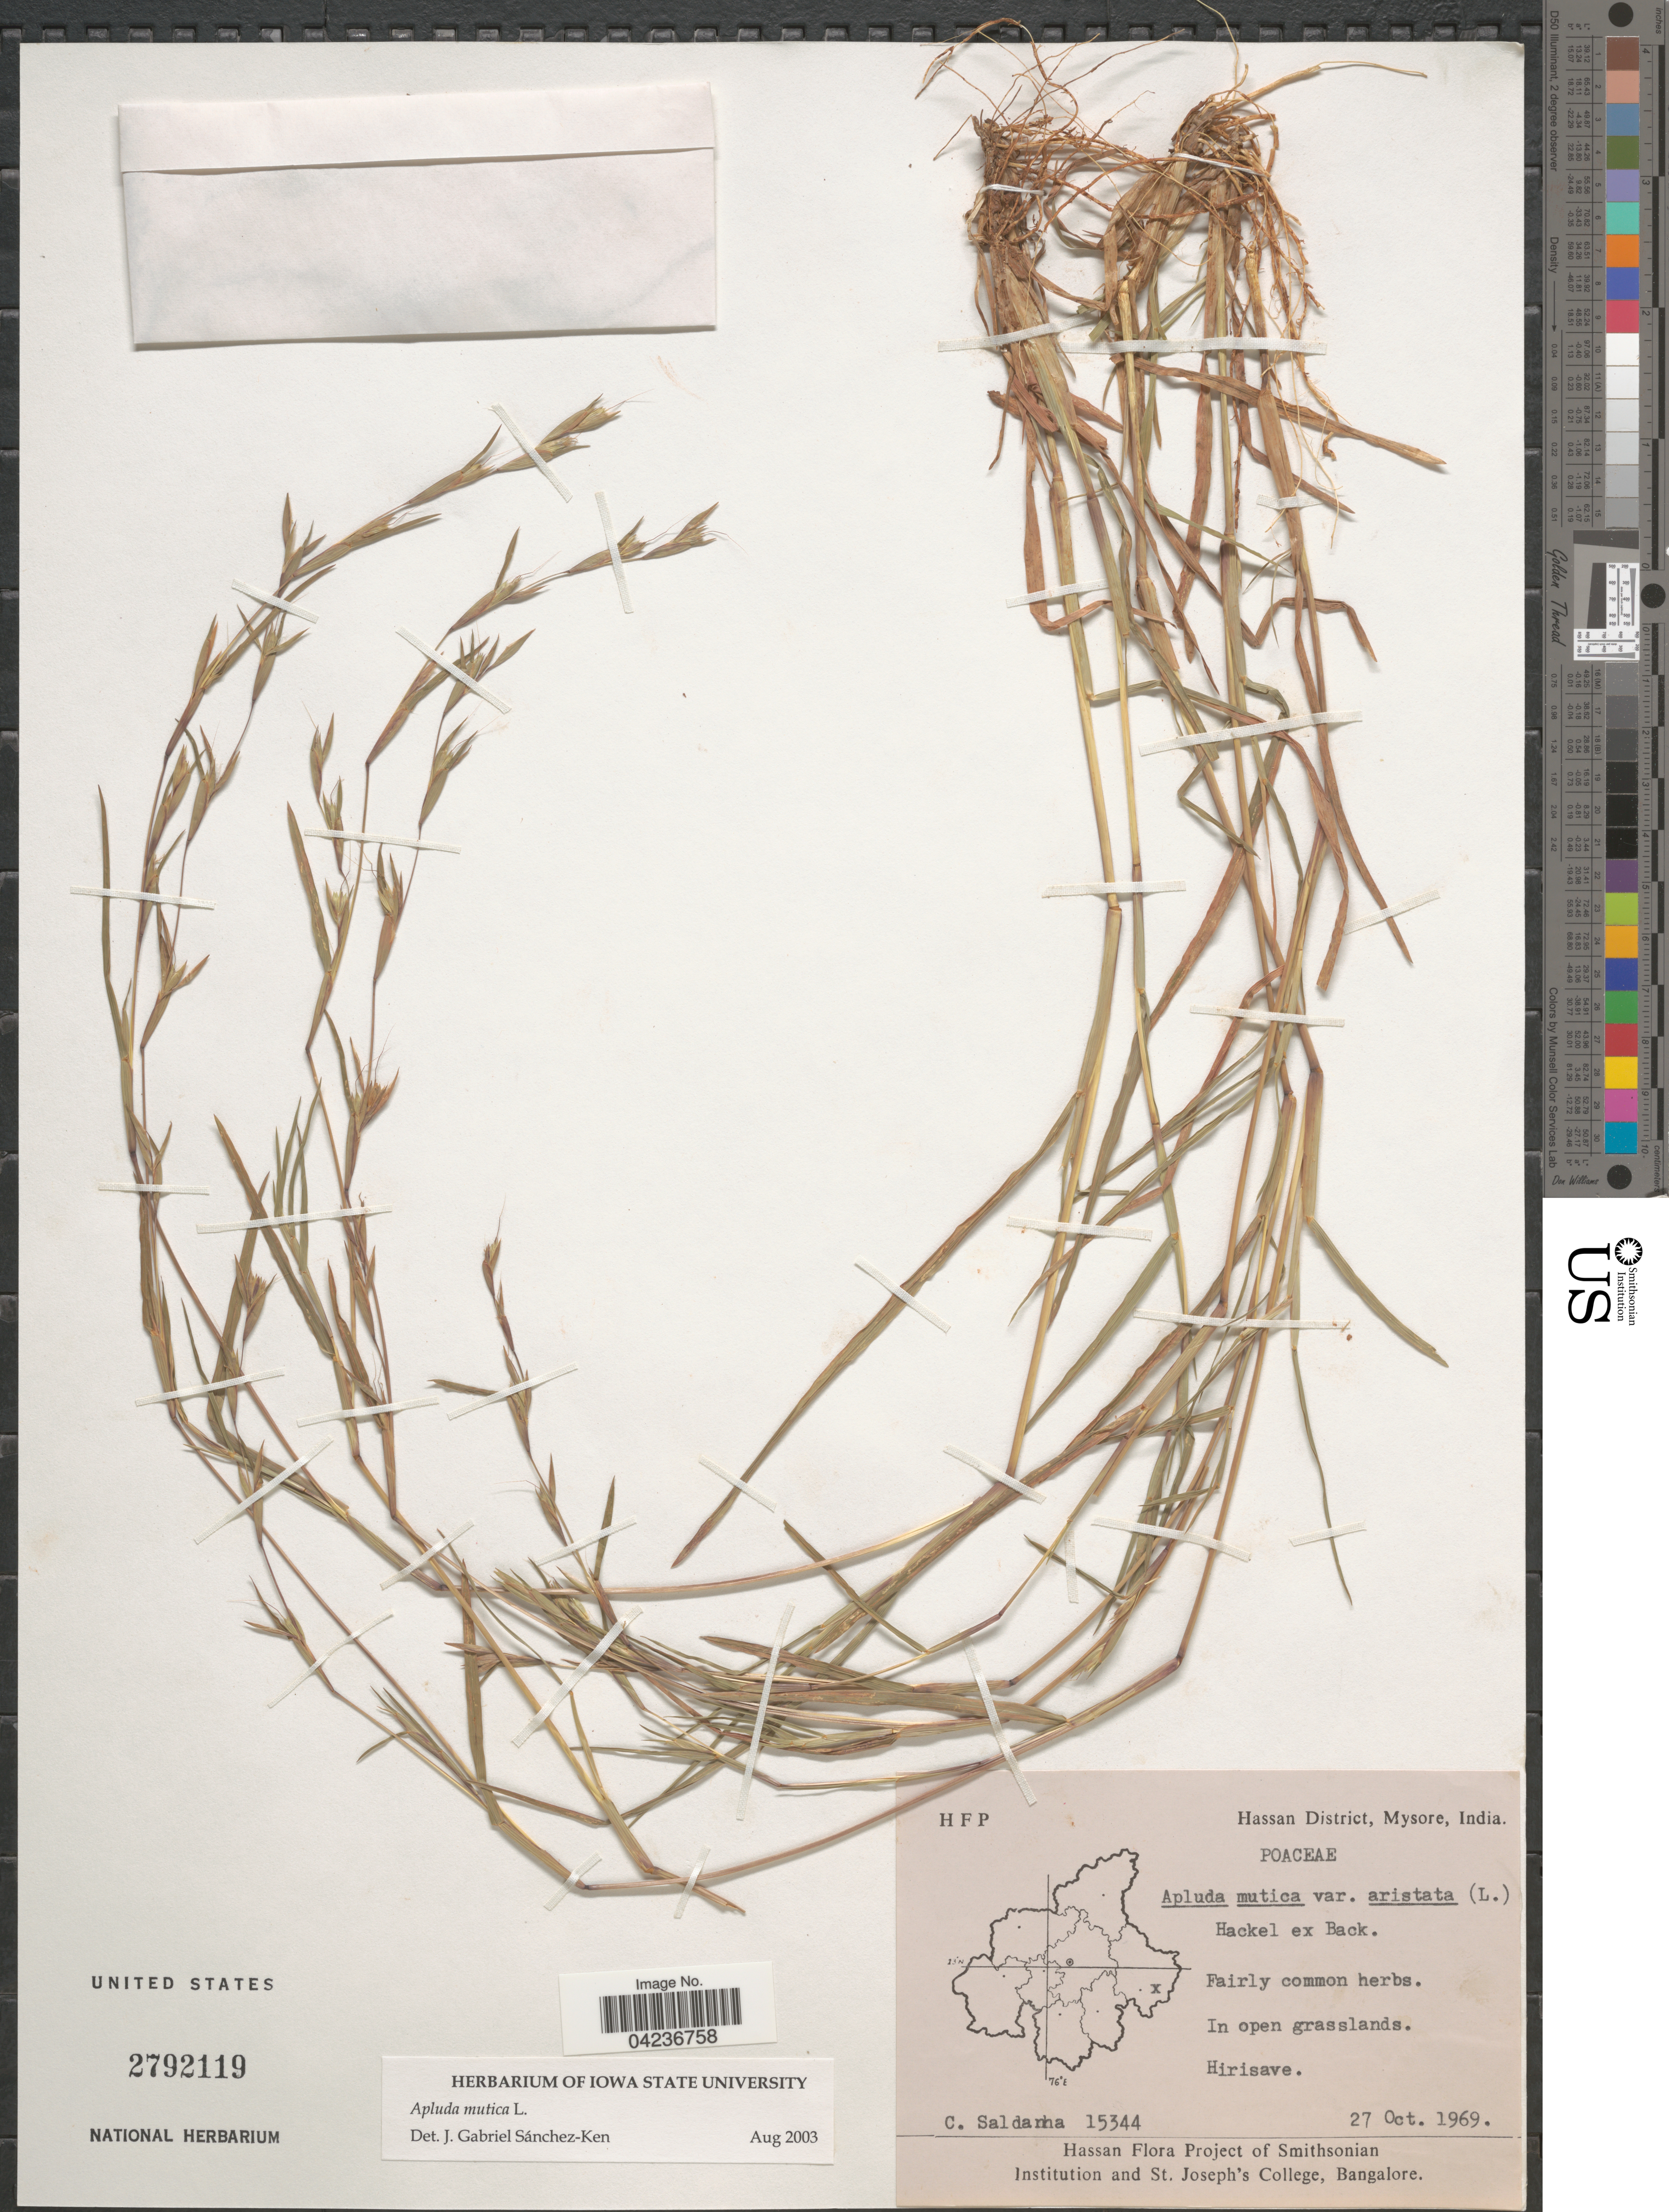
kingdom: Plantae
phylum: Tracheophyta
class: Liliopsida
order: Poales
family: Poaceae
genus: Apluda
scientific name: Apluda mutica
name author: L.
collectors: C. Saldanha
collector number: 15344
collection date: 1969-10-27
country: India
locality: Hassan District, Mysore. Hirisave.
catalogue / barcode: US 2792119